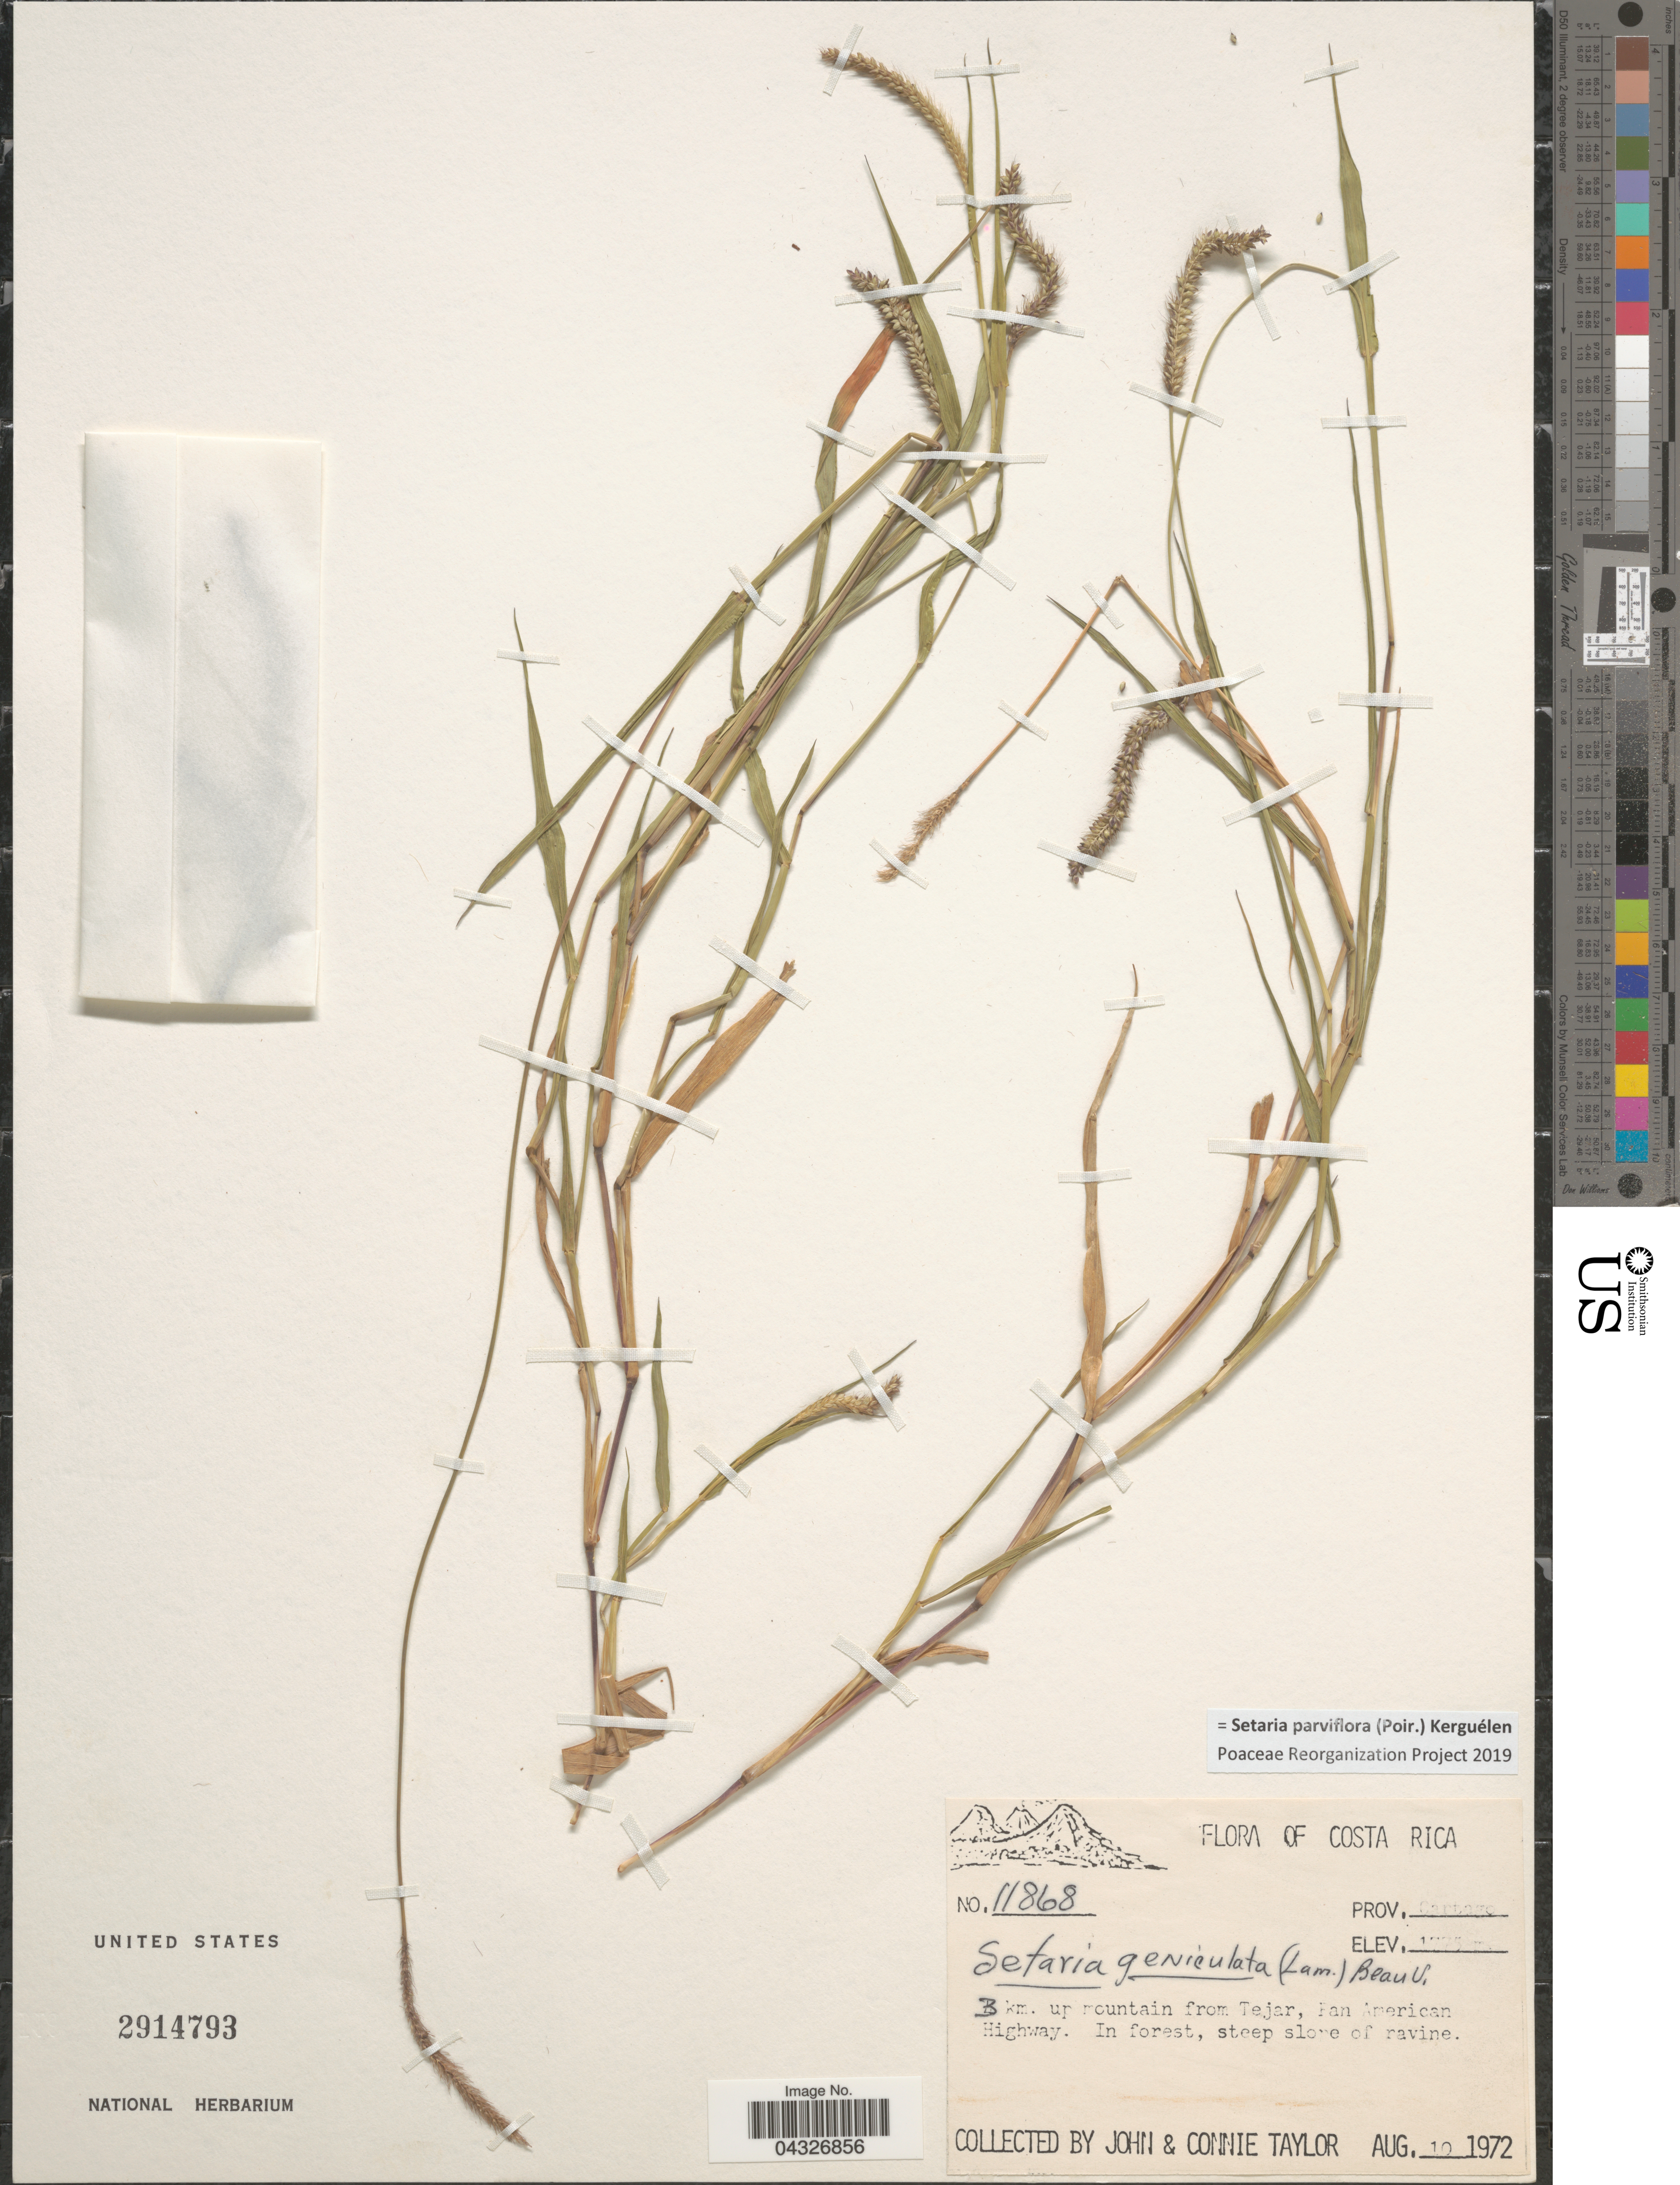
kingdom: Plantae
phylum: Tracheophyta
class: Liliopsida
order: Poales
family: Poaceae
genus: Setaria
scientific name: Setaria parviflora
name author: (Poir.) Kerguélen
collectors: J. Taylor & C. Taylor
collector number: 11868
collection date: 1972-08-10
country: Costa Rica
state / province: Cartago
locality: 3 km. up mountain from Tejar, Pan American Highway.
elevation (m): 1775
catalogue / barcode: US 2914793